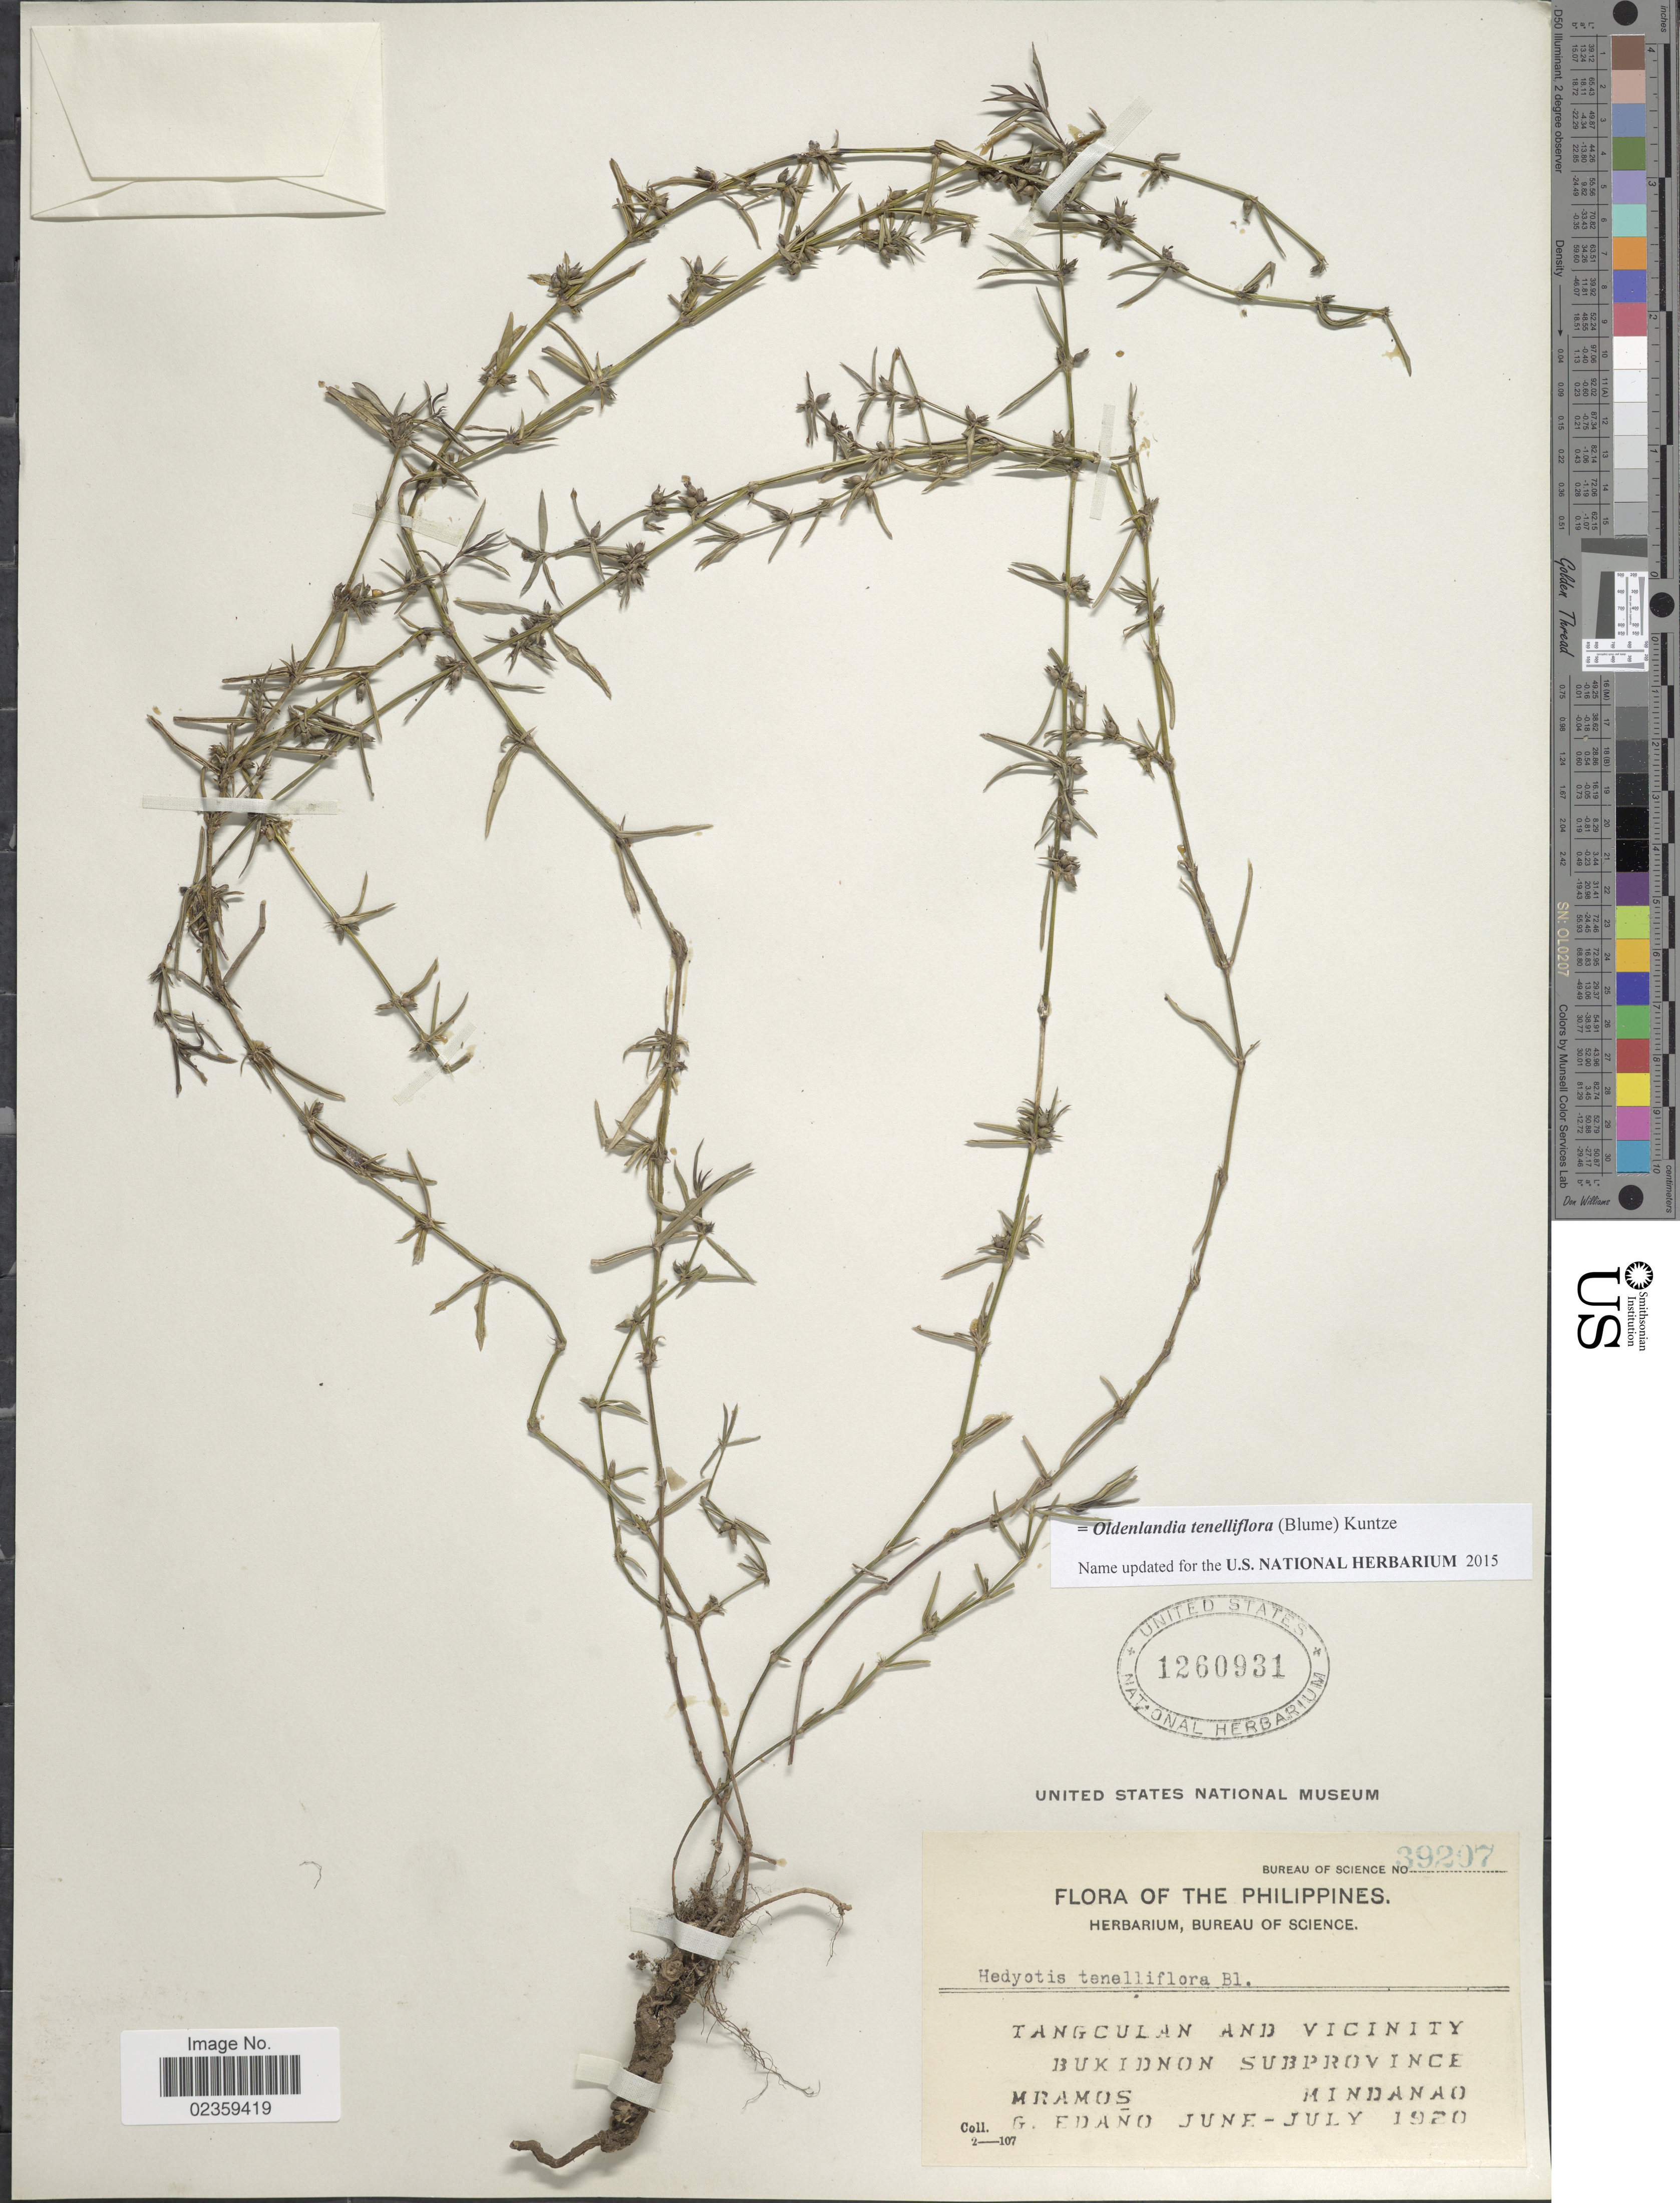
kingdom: Plantae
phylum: Tracheophyta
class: Magnoliopsida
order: Gentianales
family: Rubiaceae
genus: Oldenlandia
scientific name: Oldenlandia tenelliflora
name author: (Blume) Kuntze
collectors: M. Ramos & G. Edaño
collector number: Bureau of Science 39207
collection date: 1920-06/1920-07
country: Philippines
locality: Tangculan and Vicinity. Bukidnon Subprovince. Mindanao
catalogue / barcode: US 1260931